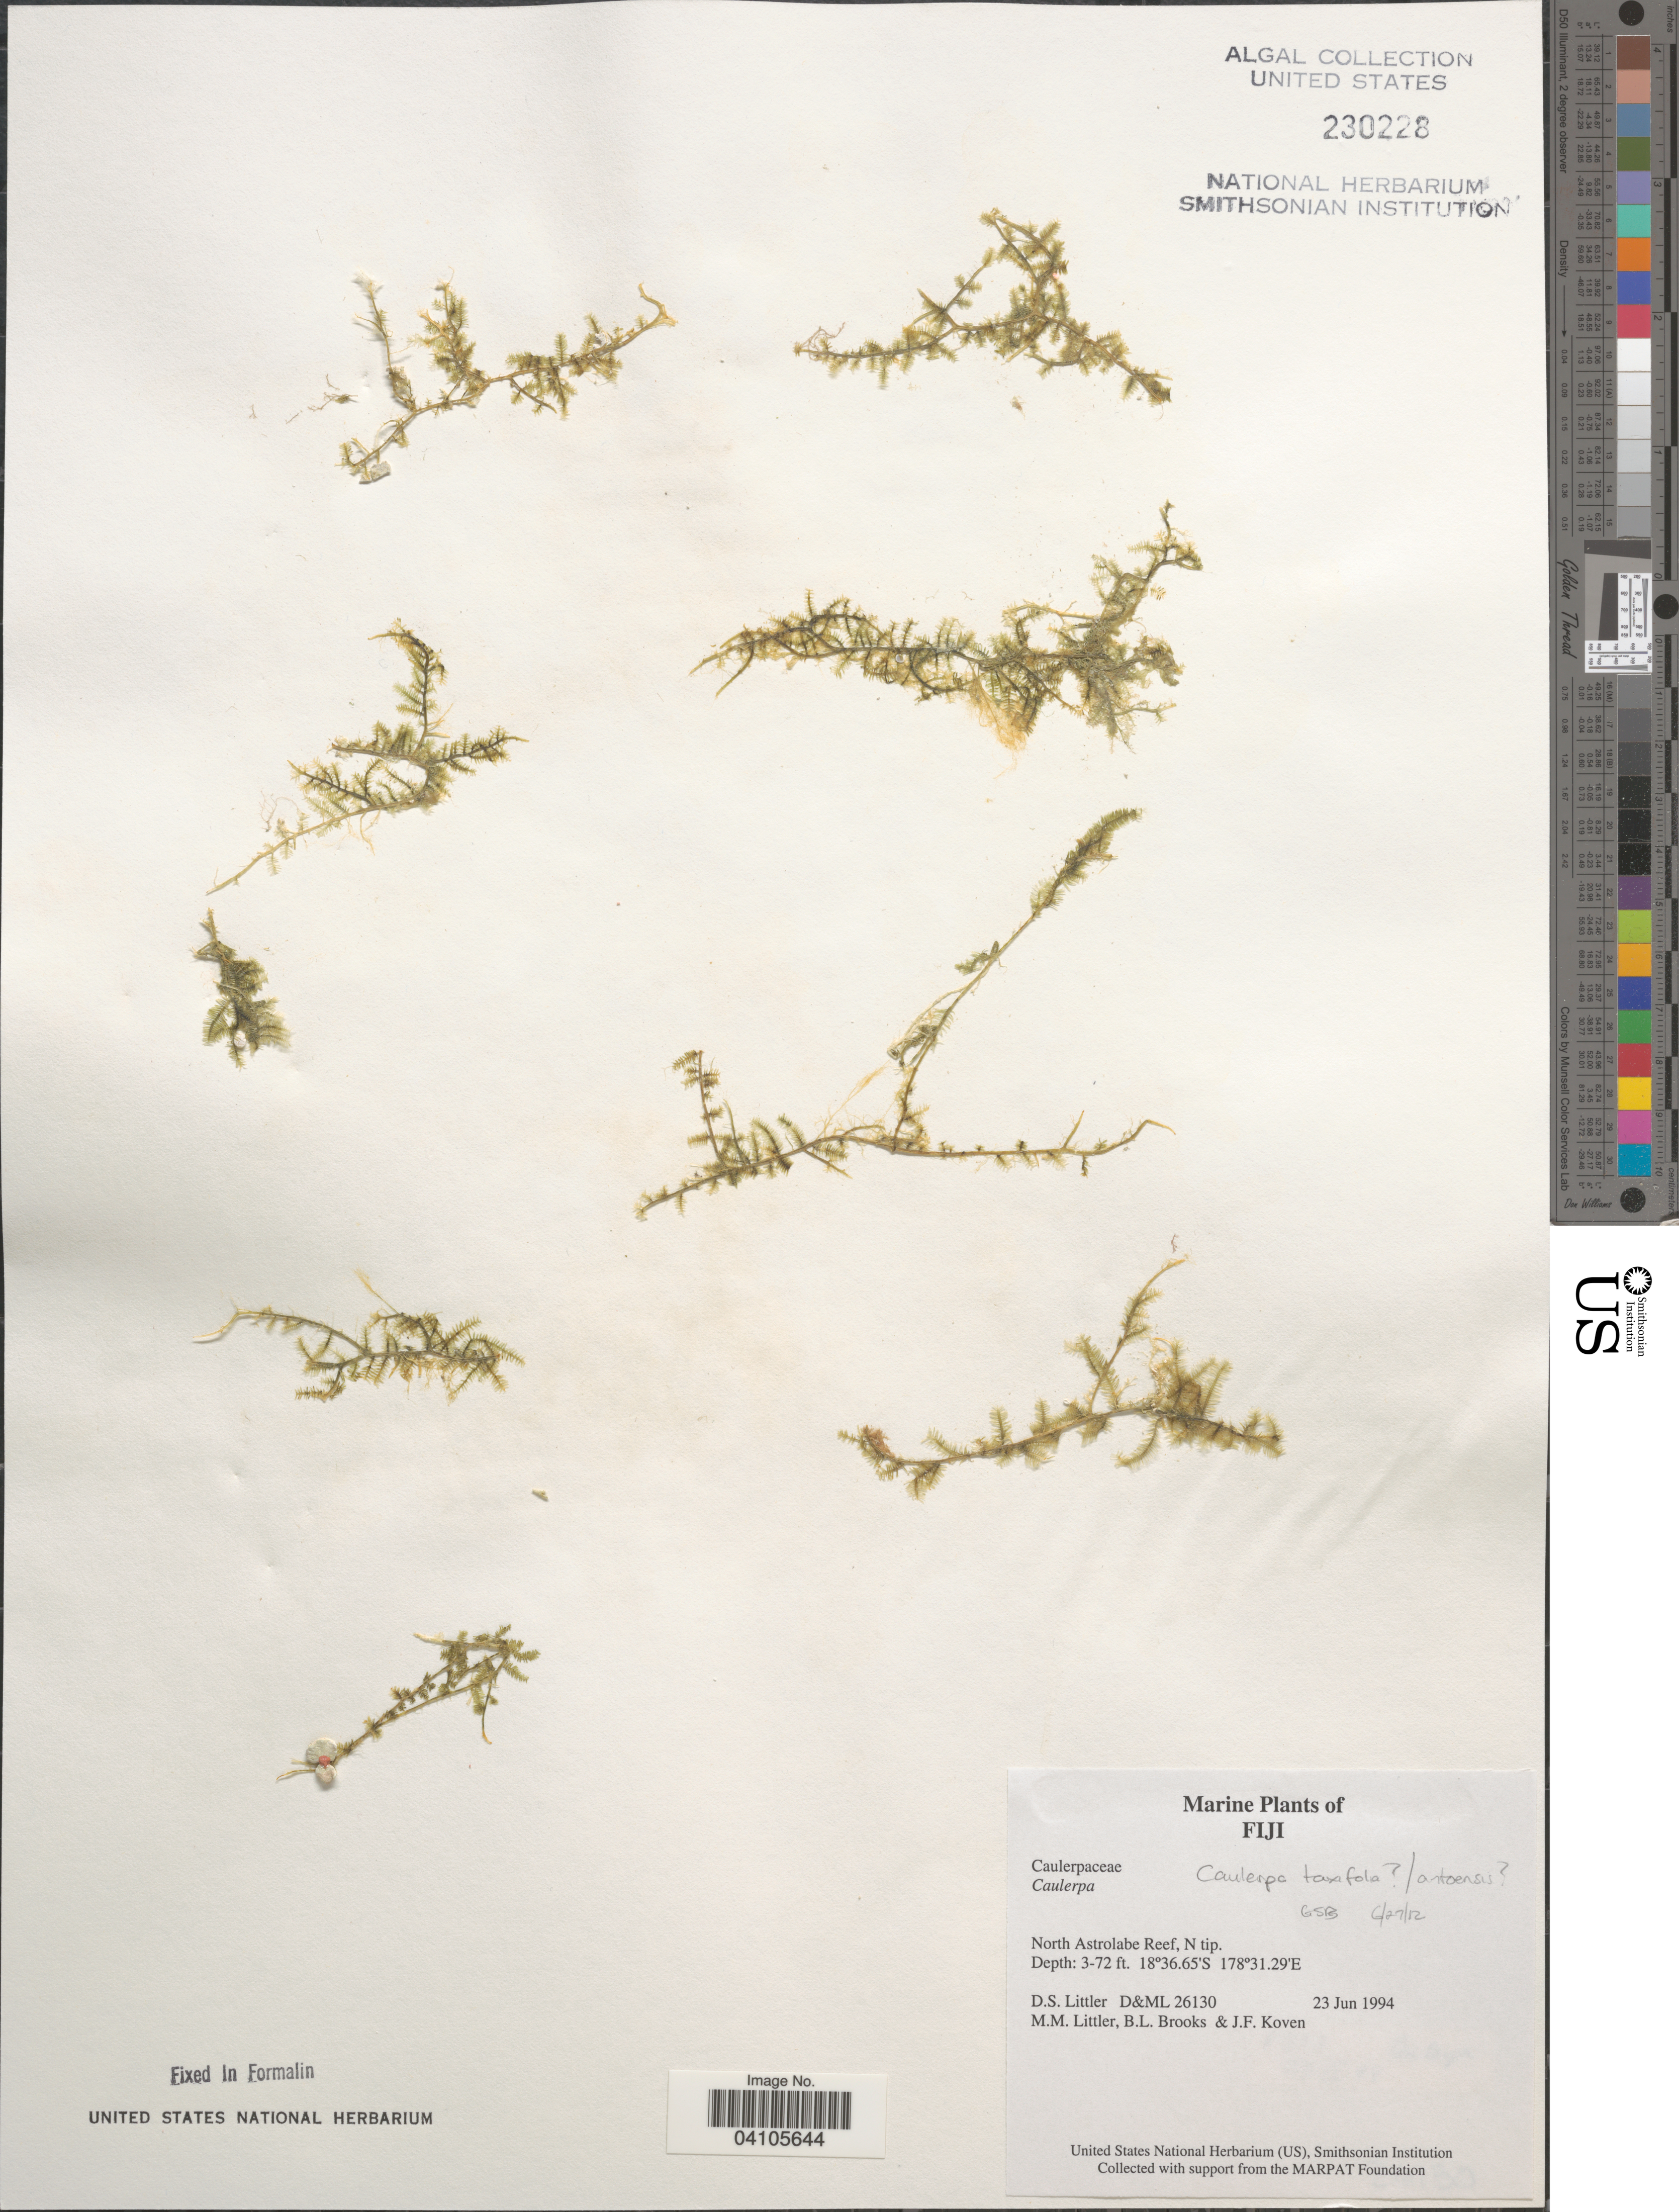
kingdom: Plantae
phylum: Chlorophyta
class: Ulvophyceae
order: Bryopsidales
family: Caulerpaceae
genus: Caulerpa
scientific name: Caulerpa sp.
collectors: D. S. Littler, B. Brooks & J. Koven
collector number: D&ML 26130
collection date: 1994-06-23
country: Fiji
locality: North Astrolabe Reef, N tip.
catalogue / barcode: US 230228